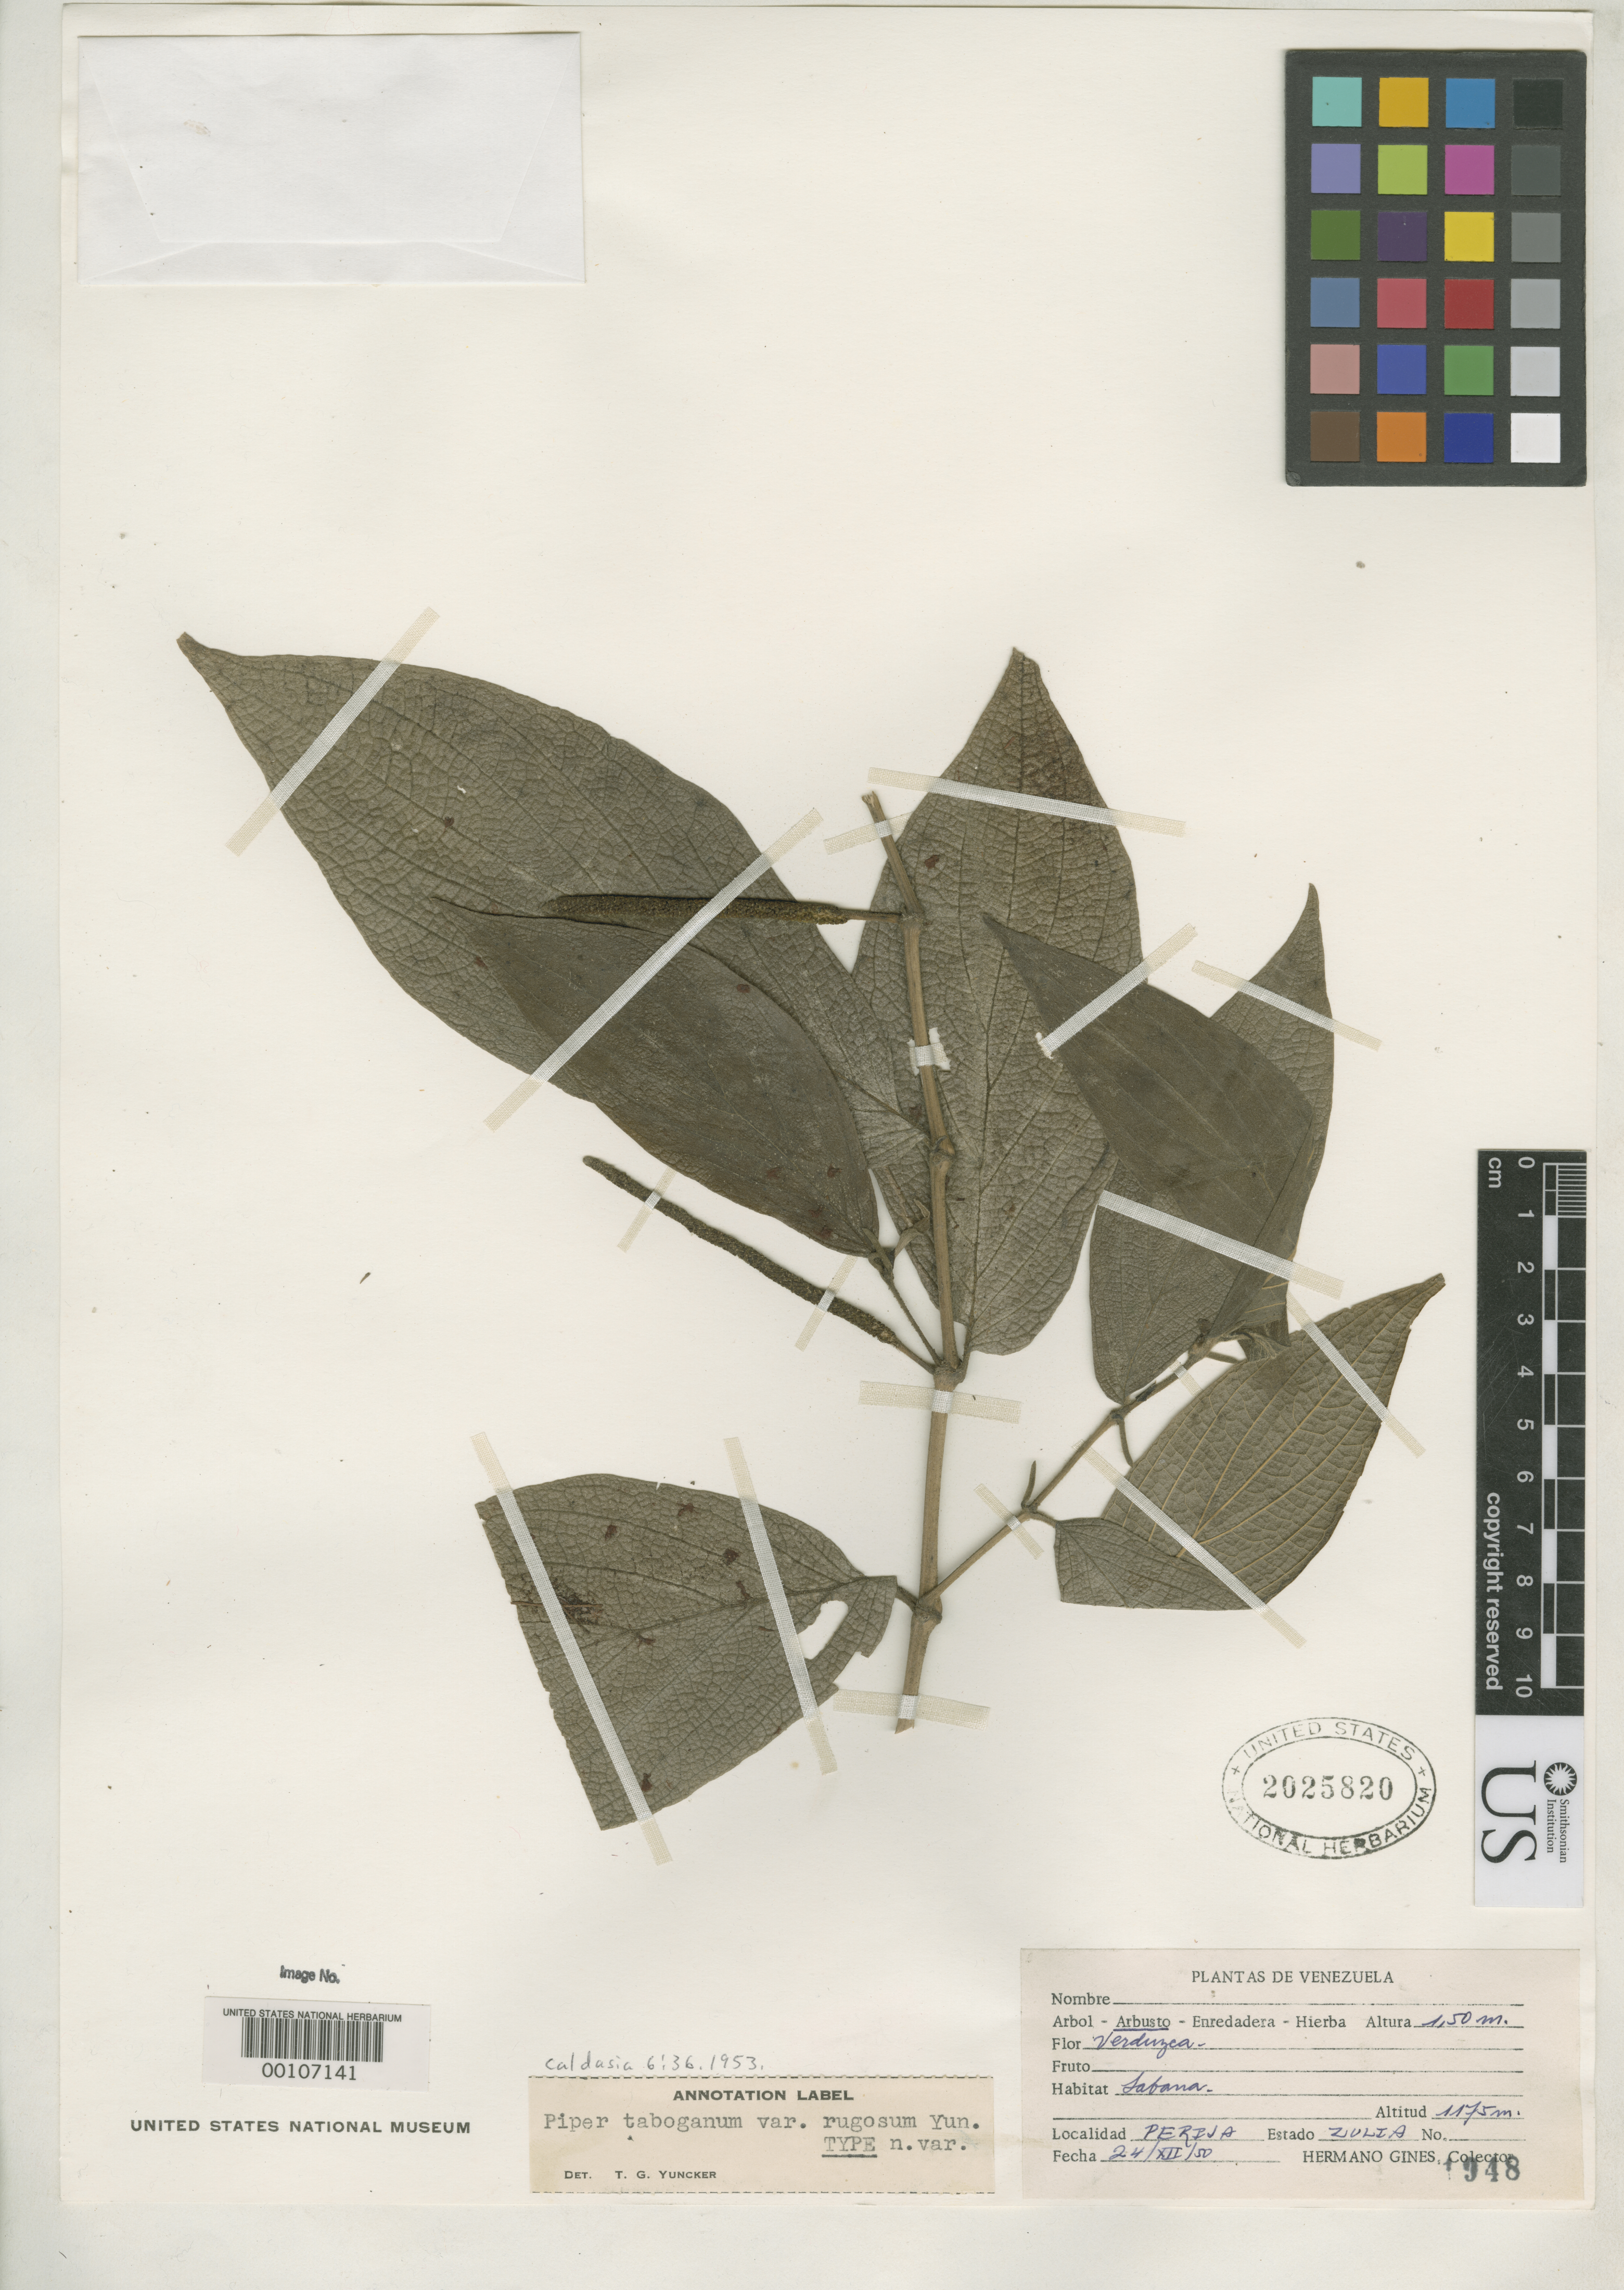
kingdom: Plantae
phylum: Tracheophyta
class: Magnoliopsida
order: Piperales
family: Piperaceae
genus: Piper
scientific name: Piper taboganum var. rugosum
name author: Yunck.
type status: Holotype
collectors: Bro. Gines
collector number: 1948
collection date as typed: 24 Dec 1950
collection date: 1950-12-24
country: Venezuela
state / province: Zulia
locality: Pereja.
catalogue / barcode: US 2025820